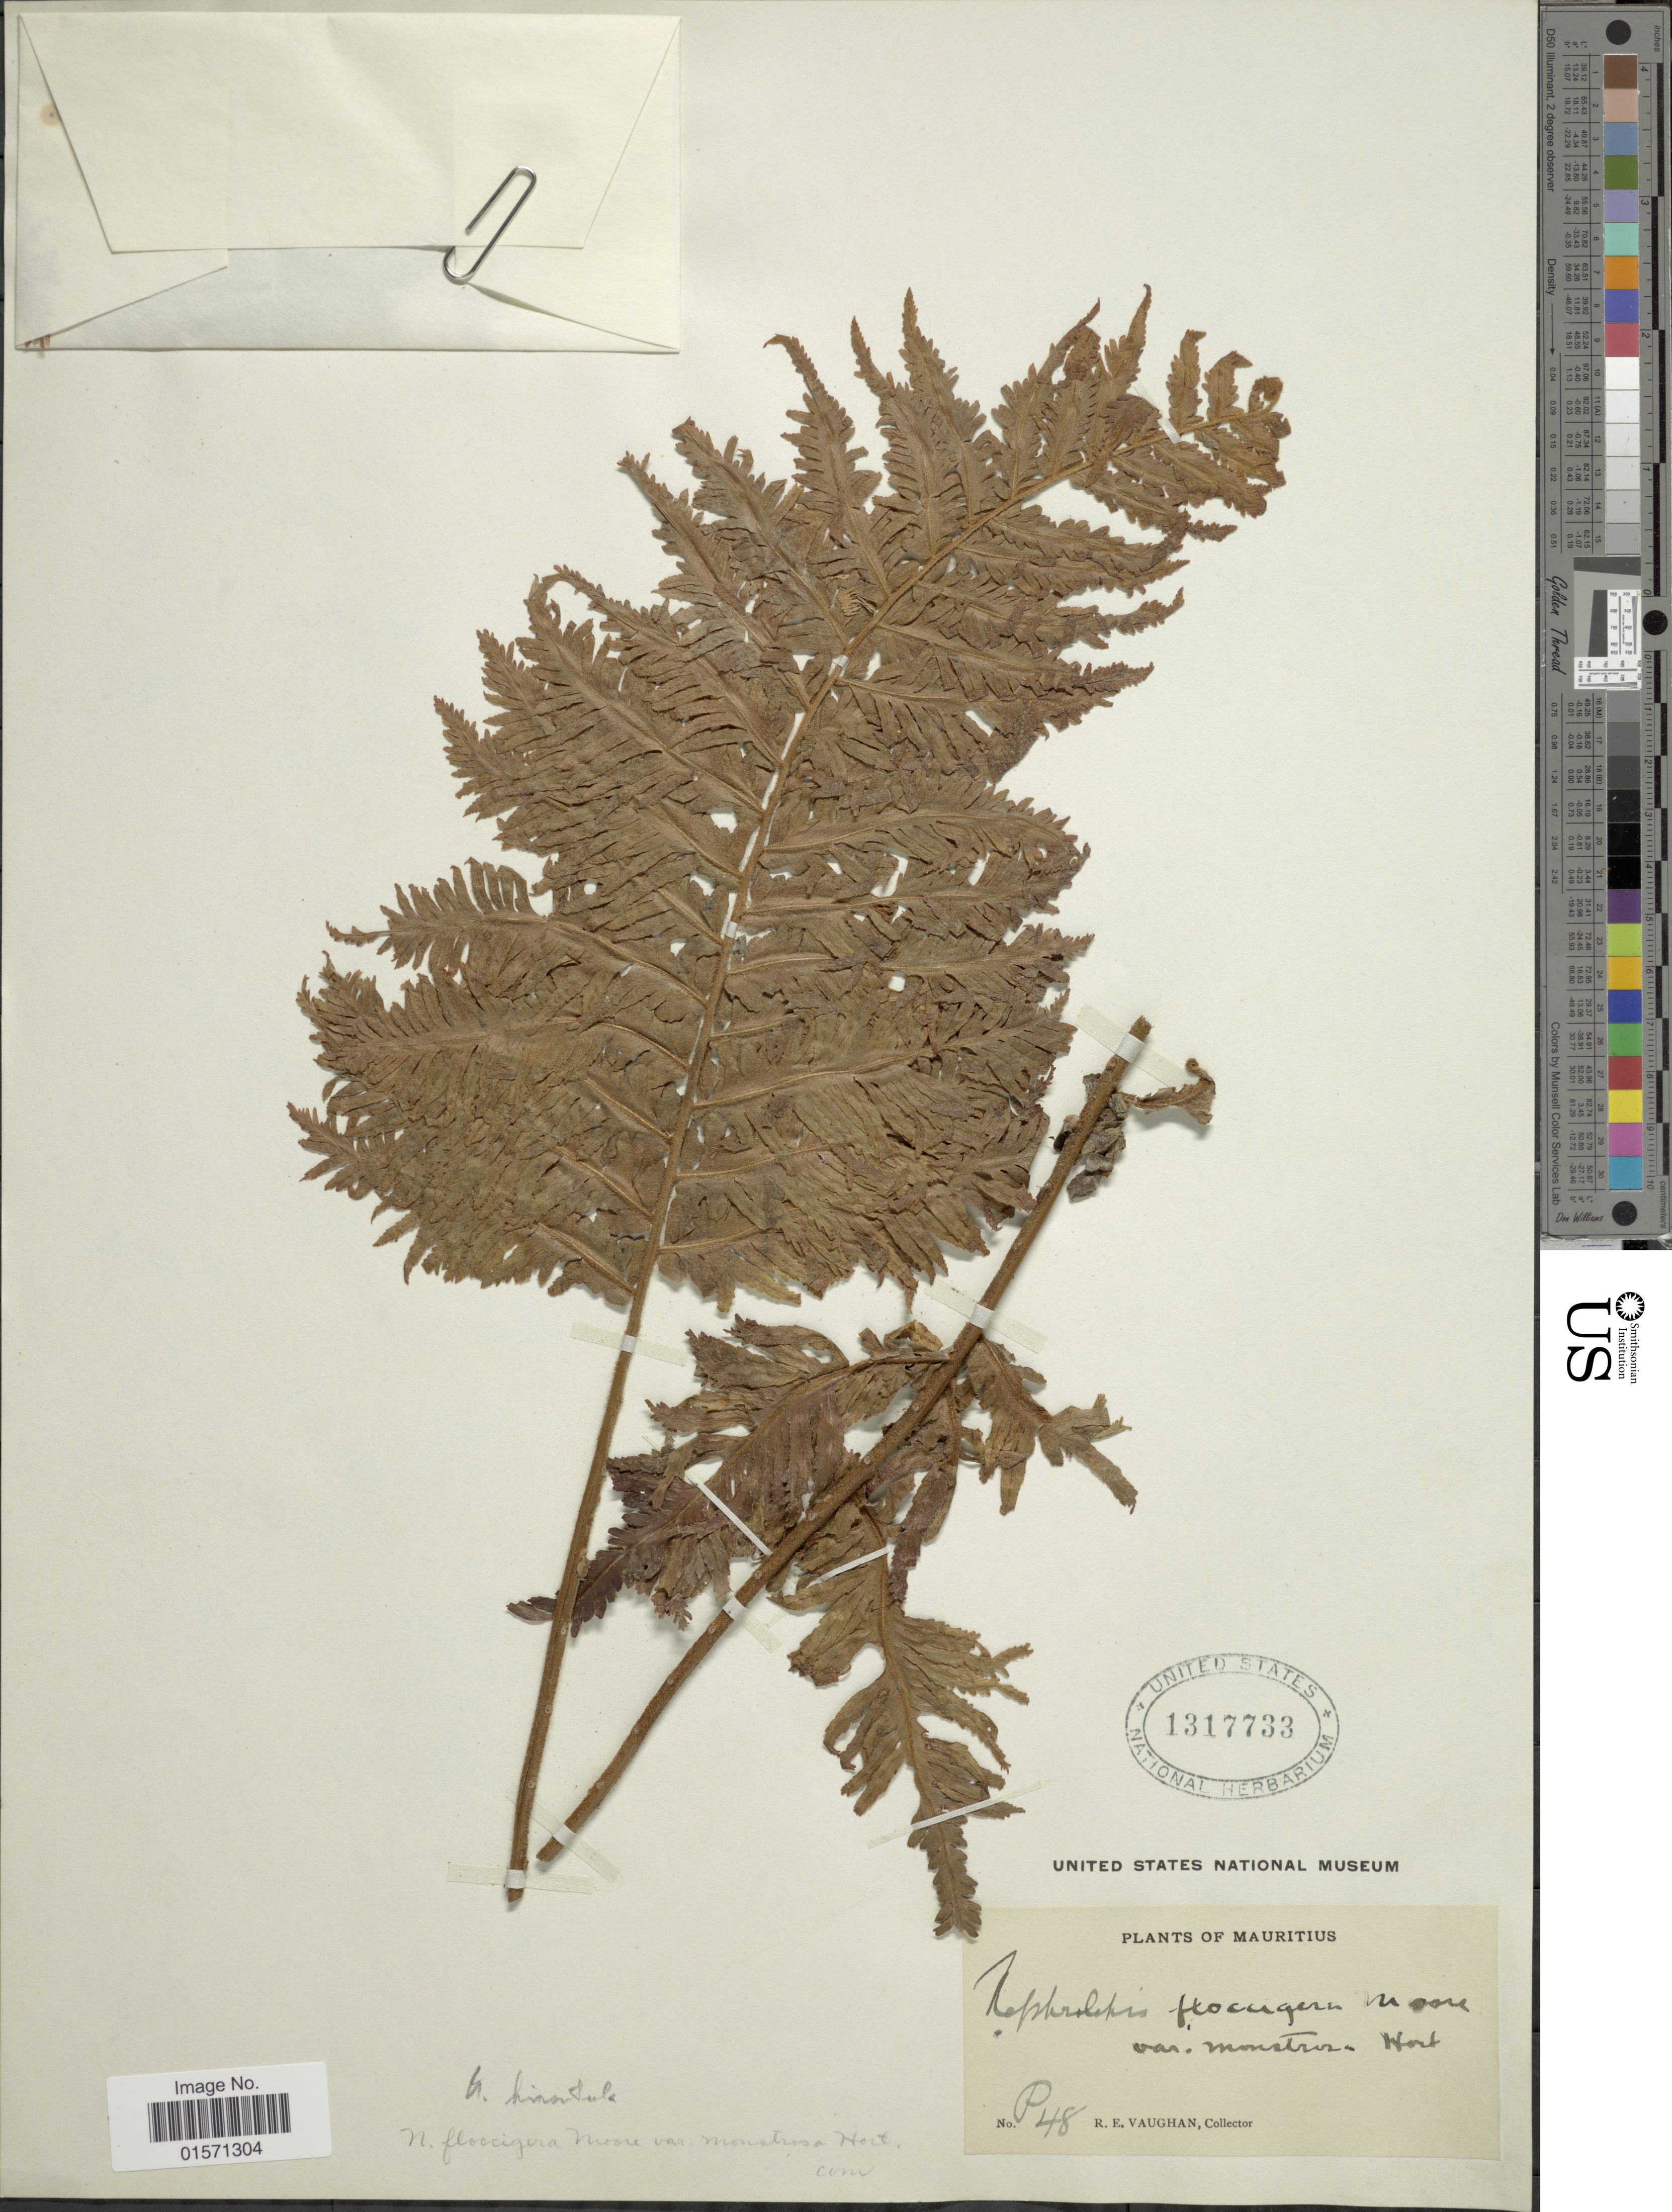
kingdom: Plantae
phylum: Tracheophyta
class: Polypodiopsida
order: Polypodiales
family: Nephrolepidaceae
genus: Nephrolepis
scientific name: Nephrolepis floccigera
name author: (Blume) T. Moore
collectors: R. Vaughan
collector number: P48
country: Mauritius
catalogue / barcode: US 1317733